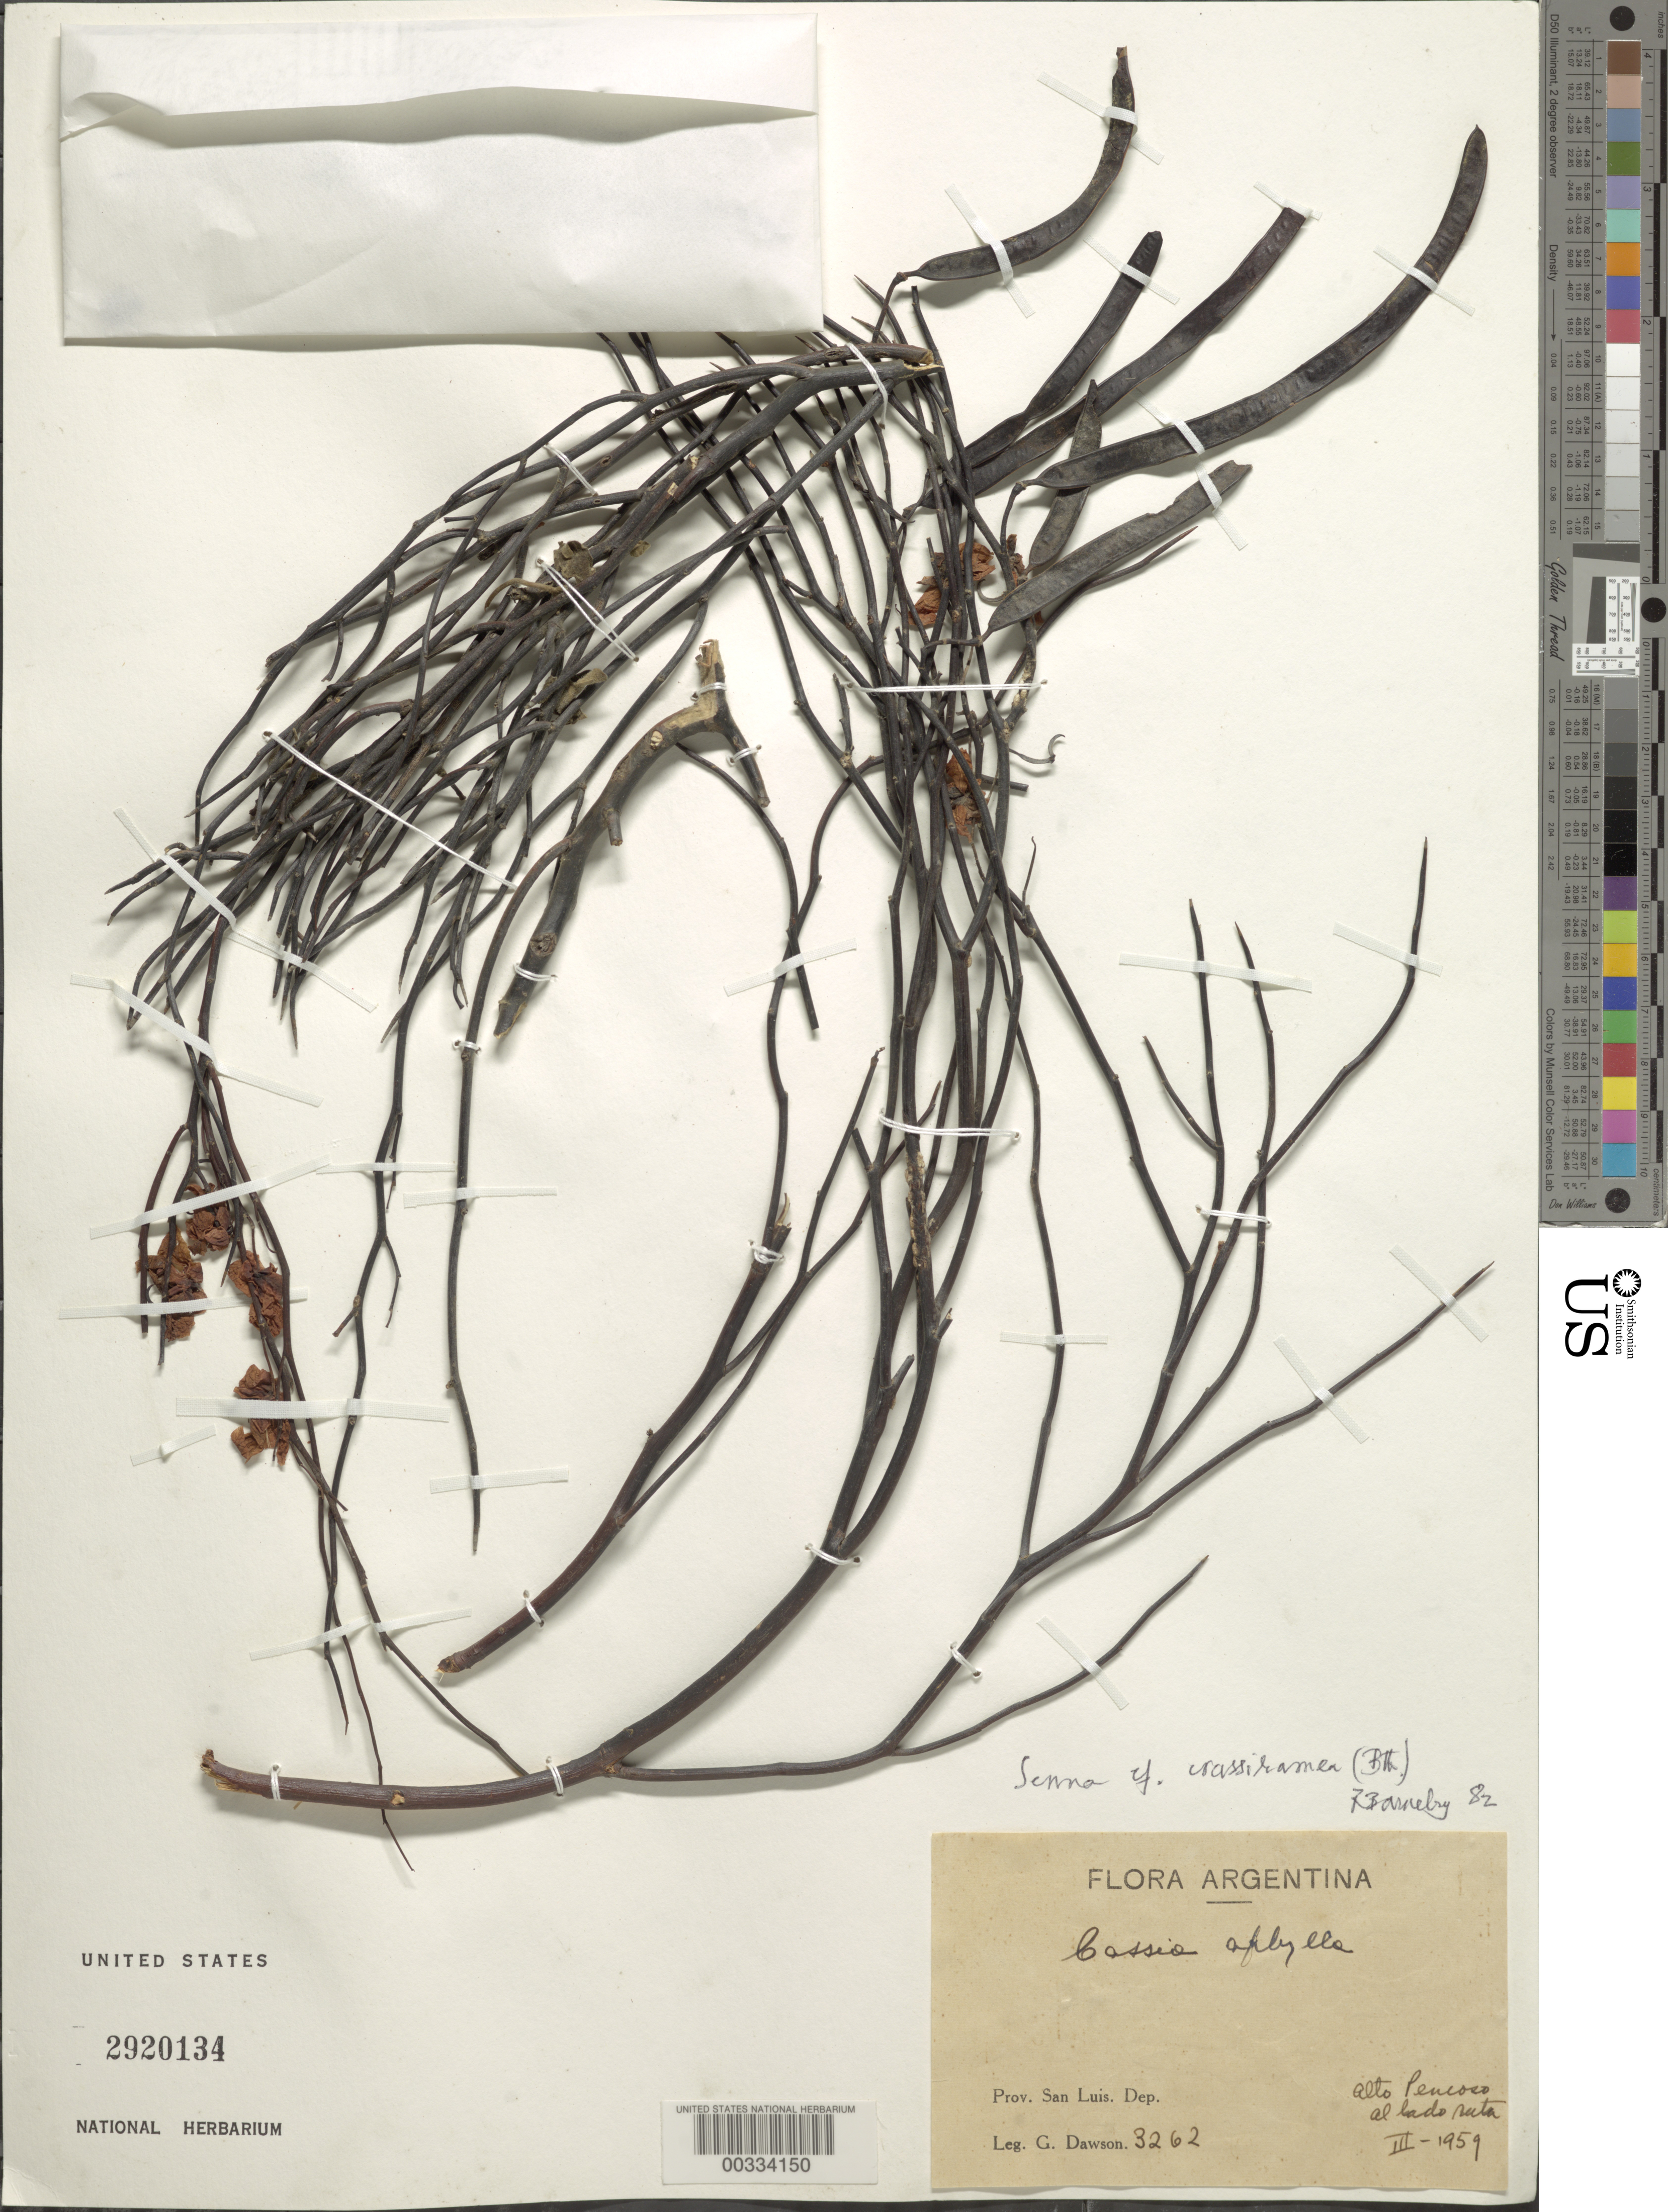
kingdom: Plantae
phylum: Tracheophyta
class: Magnoliopsida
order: Fabales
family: Fabaceae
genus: Senna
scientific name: Senna crassiramea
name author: (Benth.) H.S. Irwin & Barneby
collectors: G. Dawson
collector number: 3262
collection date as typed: Mar 1959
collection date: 1959-03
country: Argentina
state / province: San Luis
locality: Alto Pencoso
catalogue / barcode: US 2920134